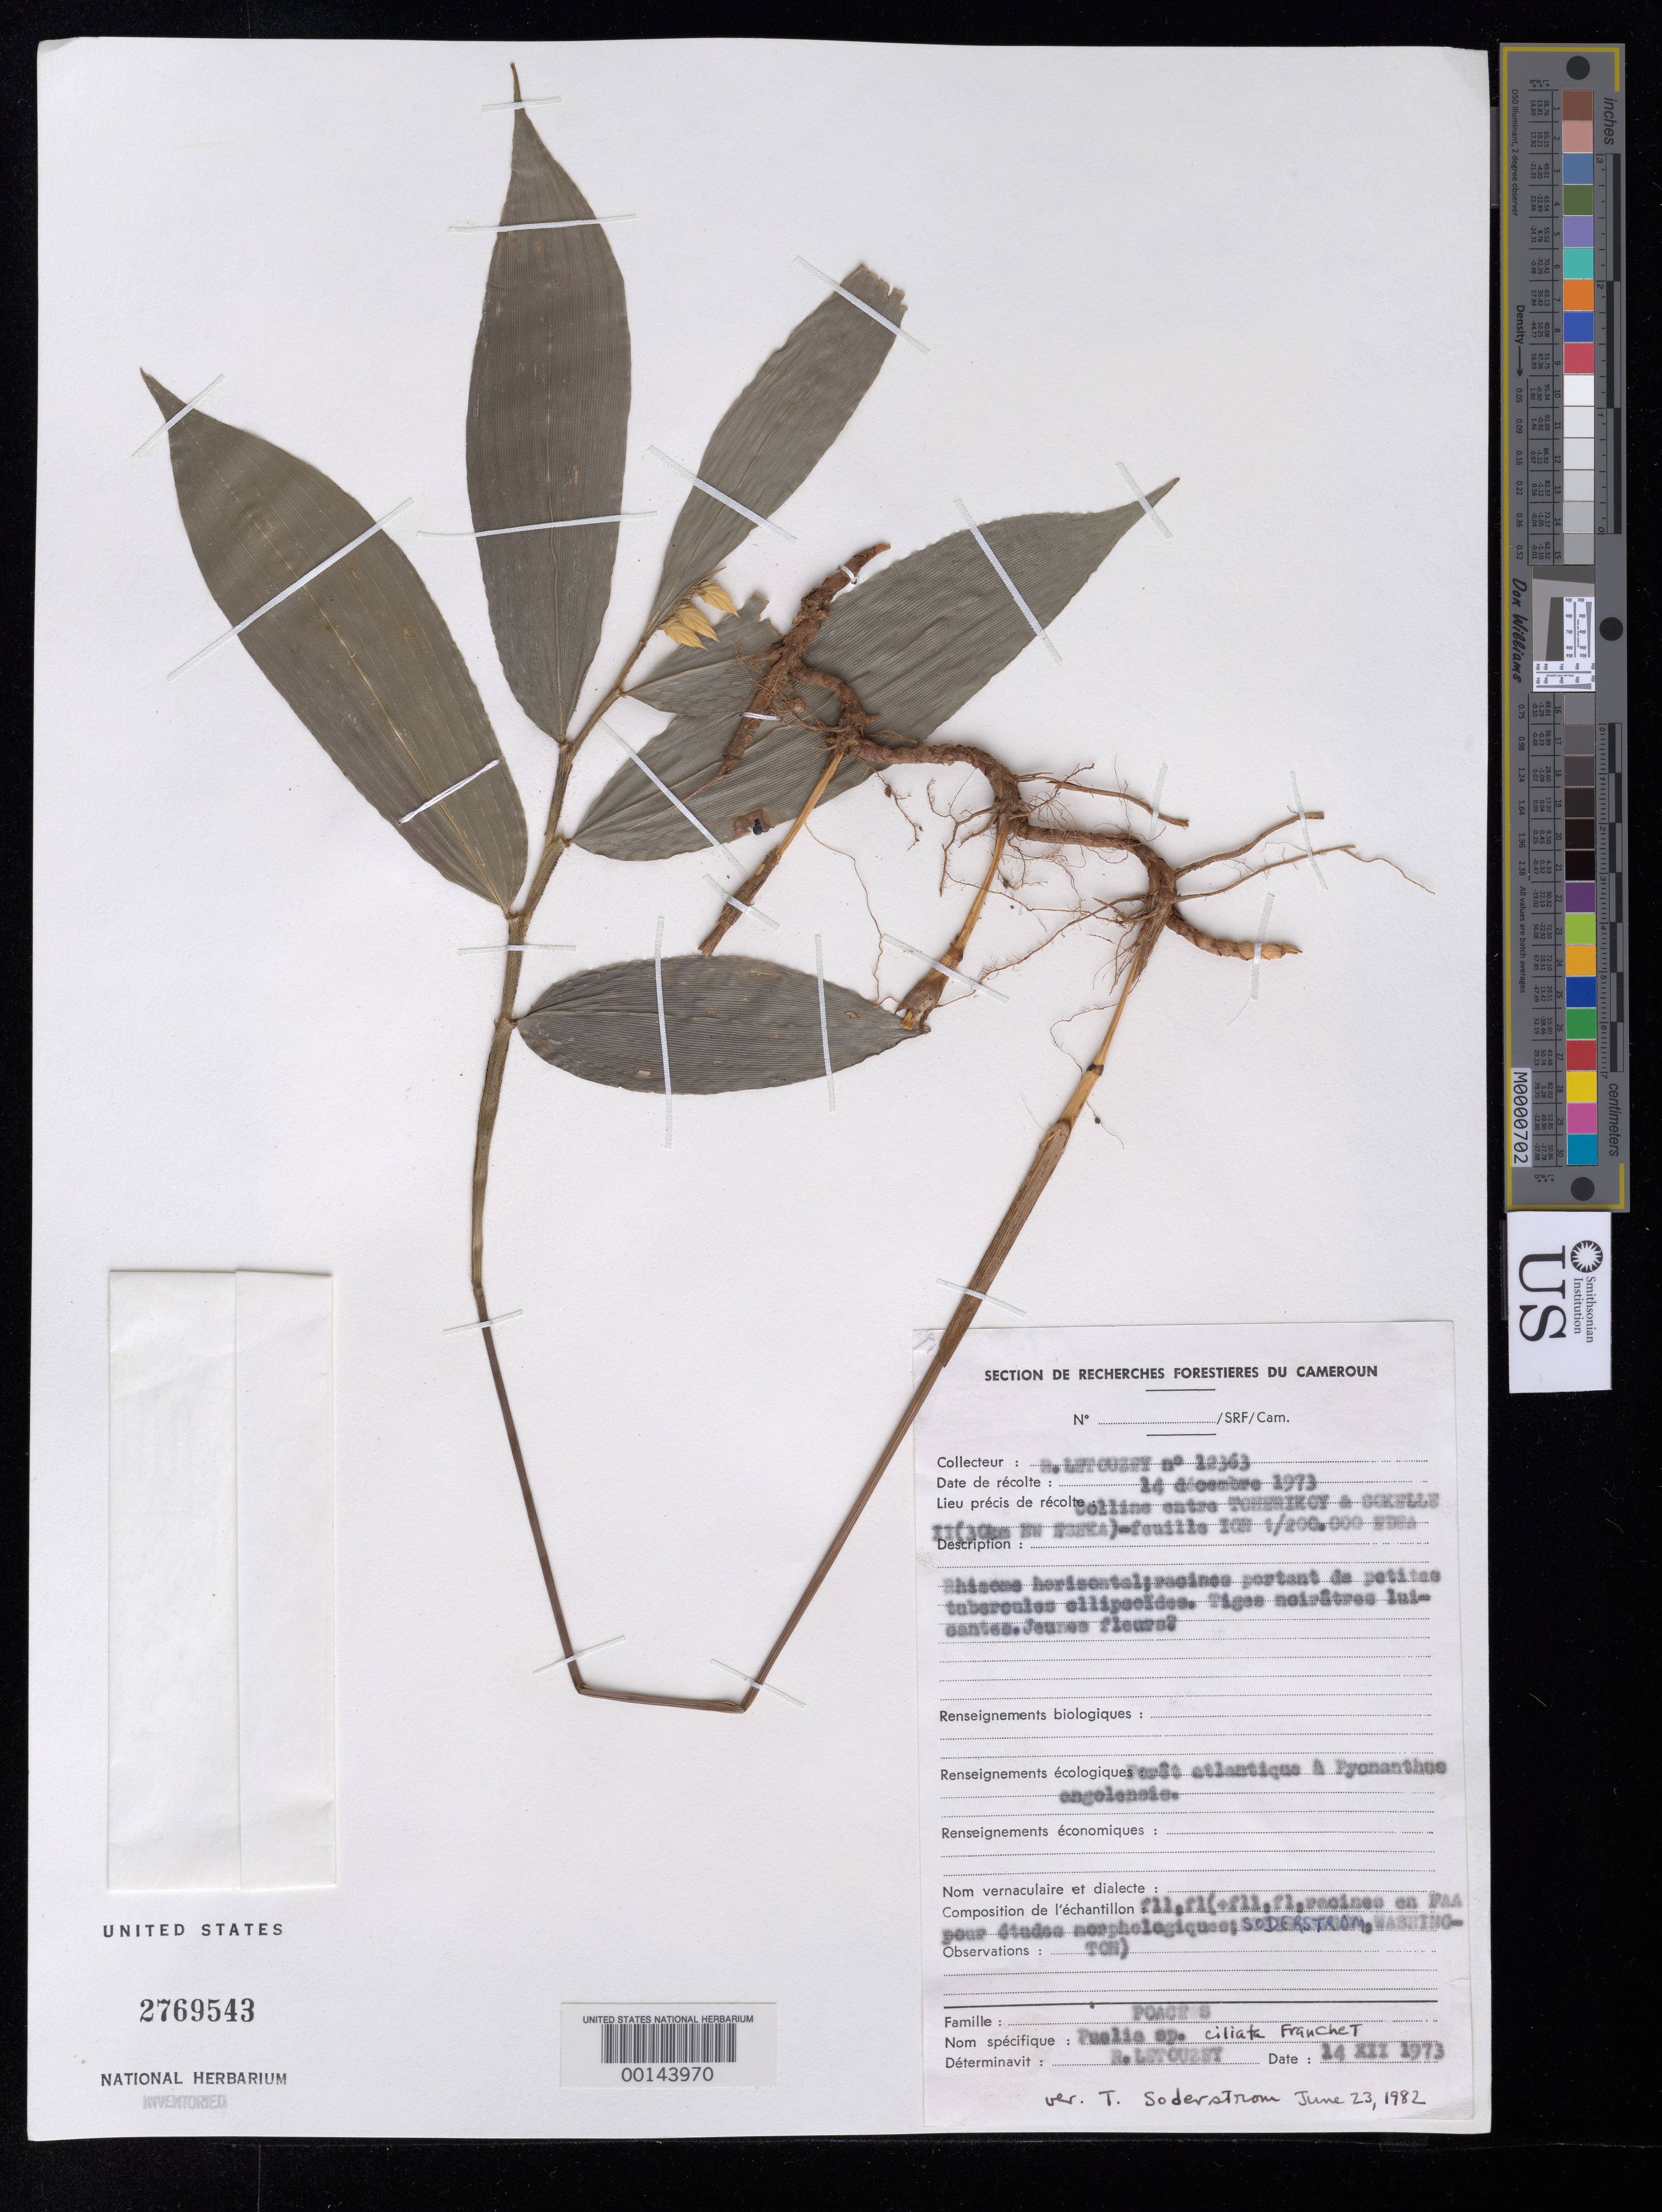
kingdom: Plantae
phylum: Tracheophyta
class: Liliopsida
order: Poales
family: Poaceae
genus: Puelia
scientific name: Puelia ciliata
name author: Franch.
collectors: R. Letouzey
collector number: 12363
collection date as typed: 14 Dec 1973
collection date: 1973-12-14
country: Cameroon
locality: Toherikoy/sokelle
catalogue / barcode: US 2769543